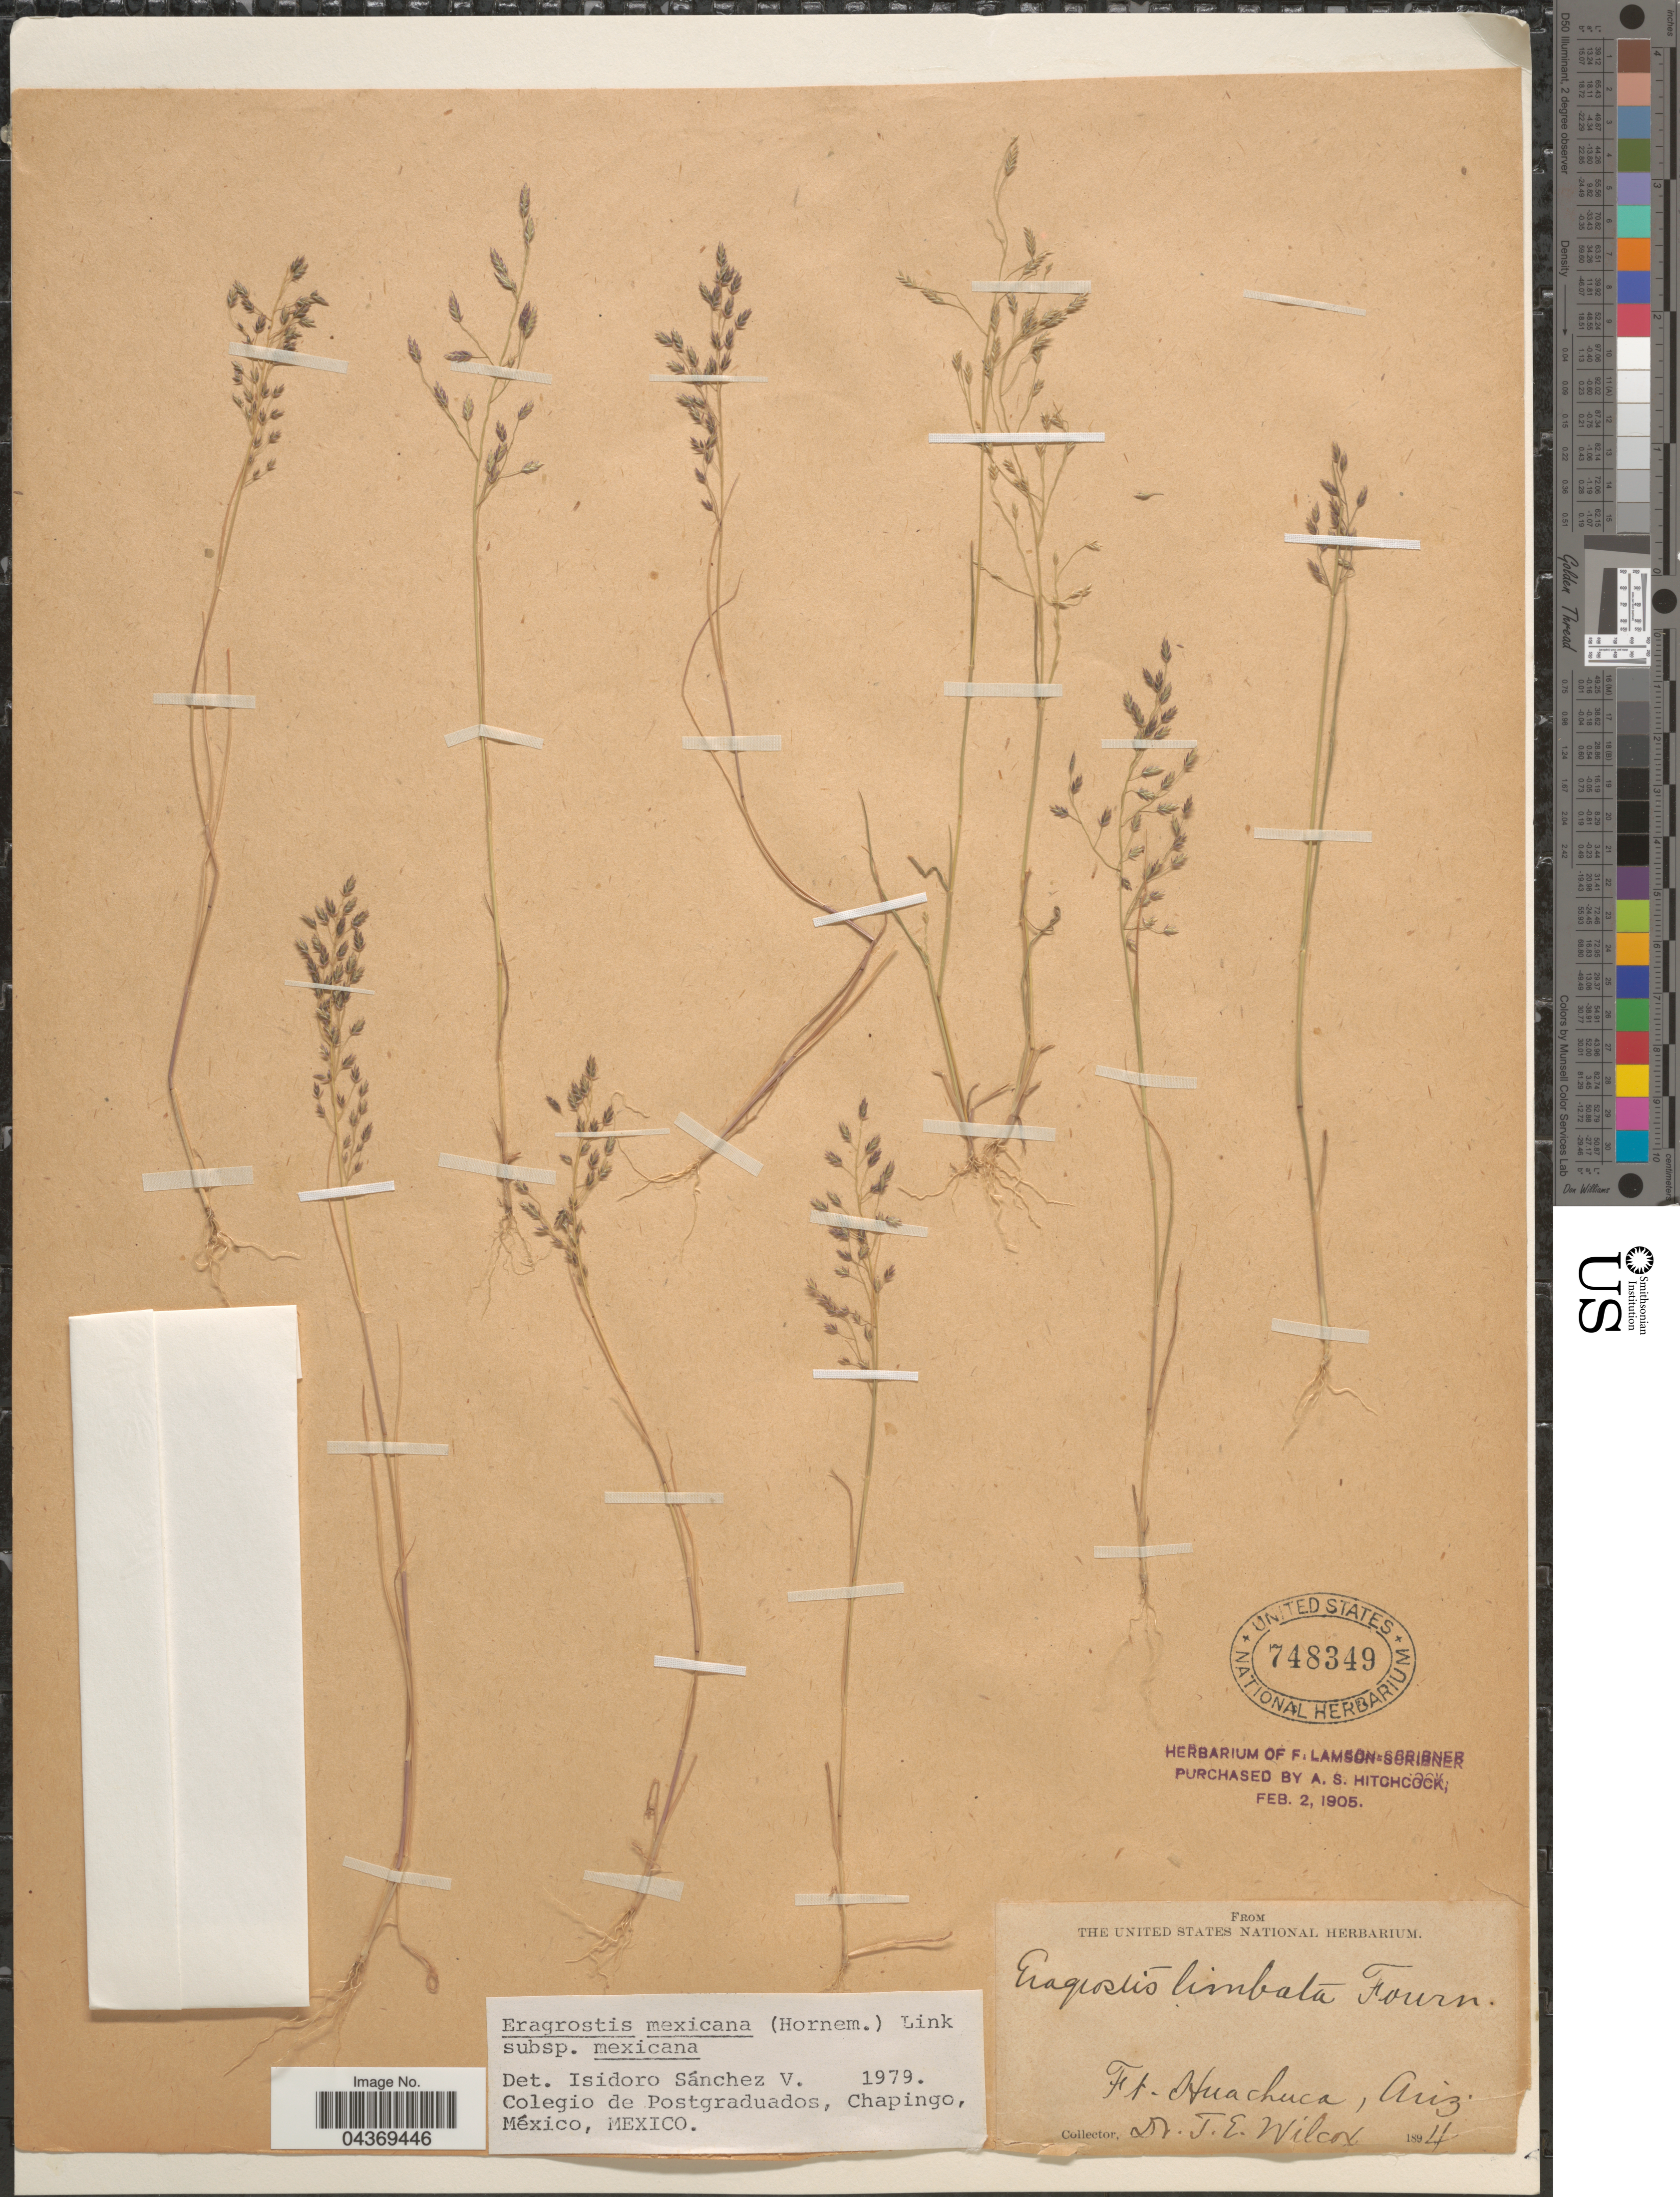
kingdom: Plantae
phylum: Tracheophyta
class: Liliopsida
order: Poales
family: Poaceae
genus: Eragrostis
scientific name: Eragrostis mexicana subsp. mexicana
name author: (Hornem.) Link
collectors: T. E. Wilcox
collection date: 1894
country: United States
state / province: Arizona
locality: Ft. Huachuca.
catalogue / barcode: US 748349